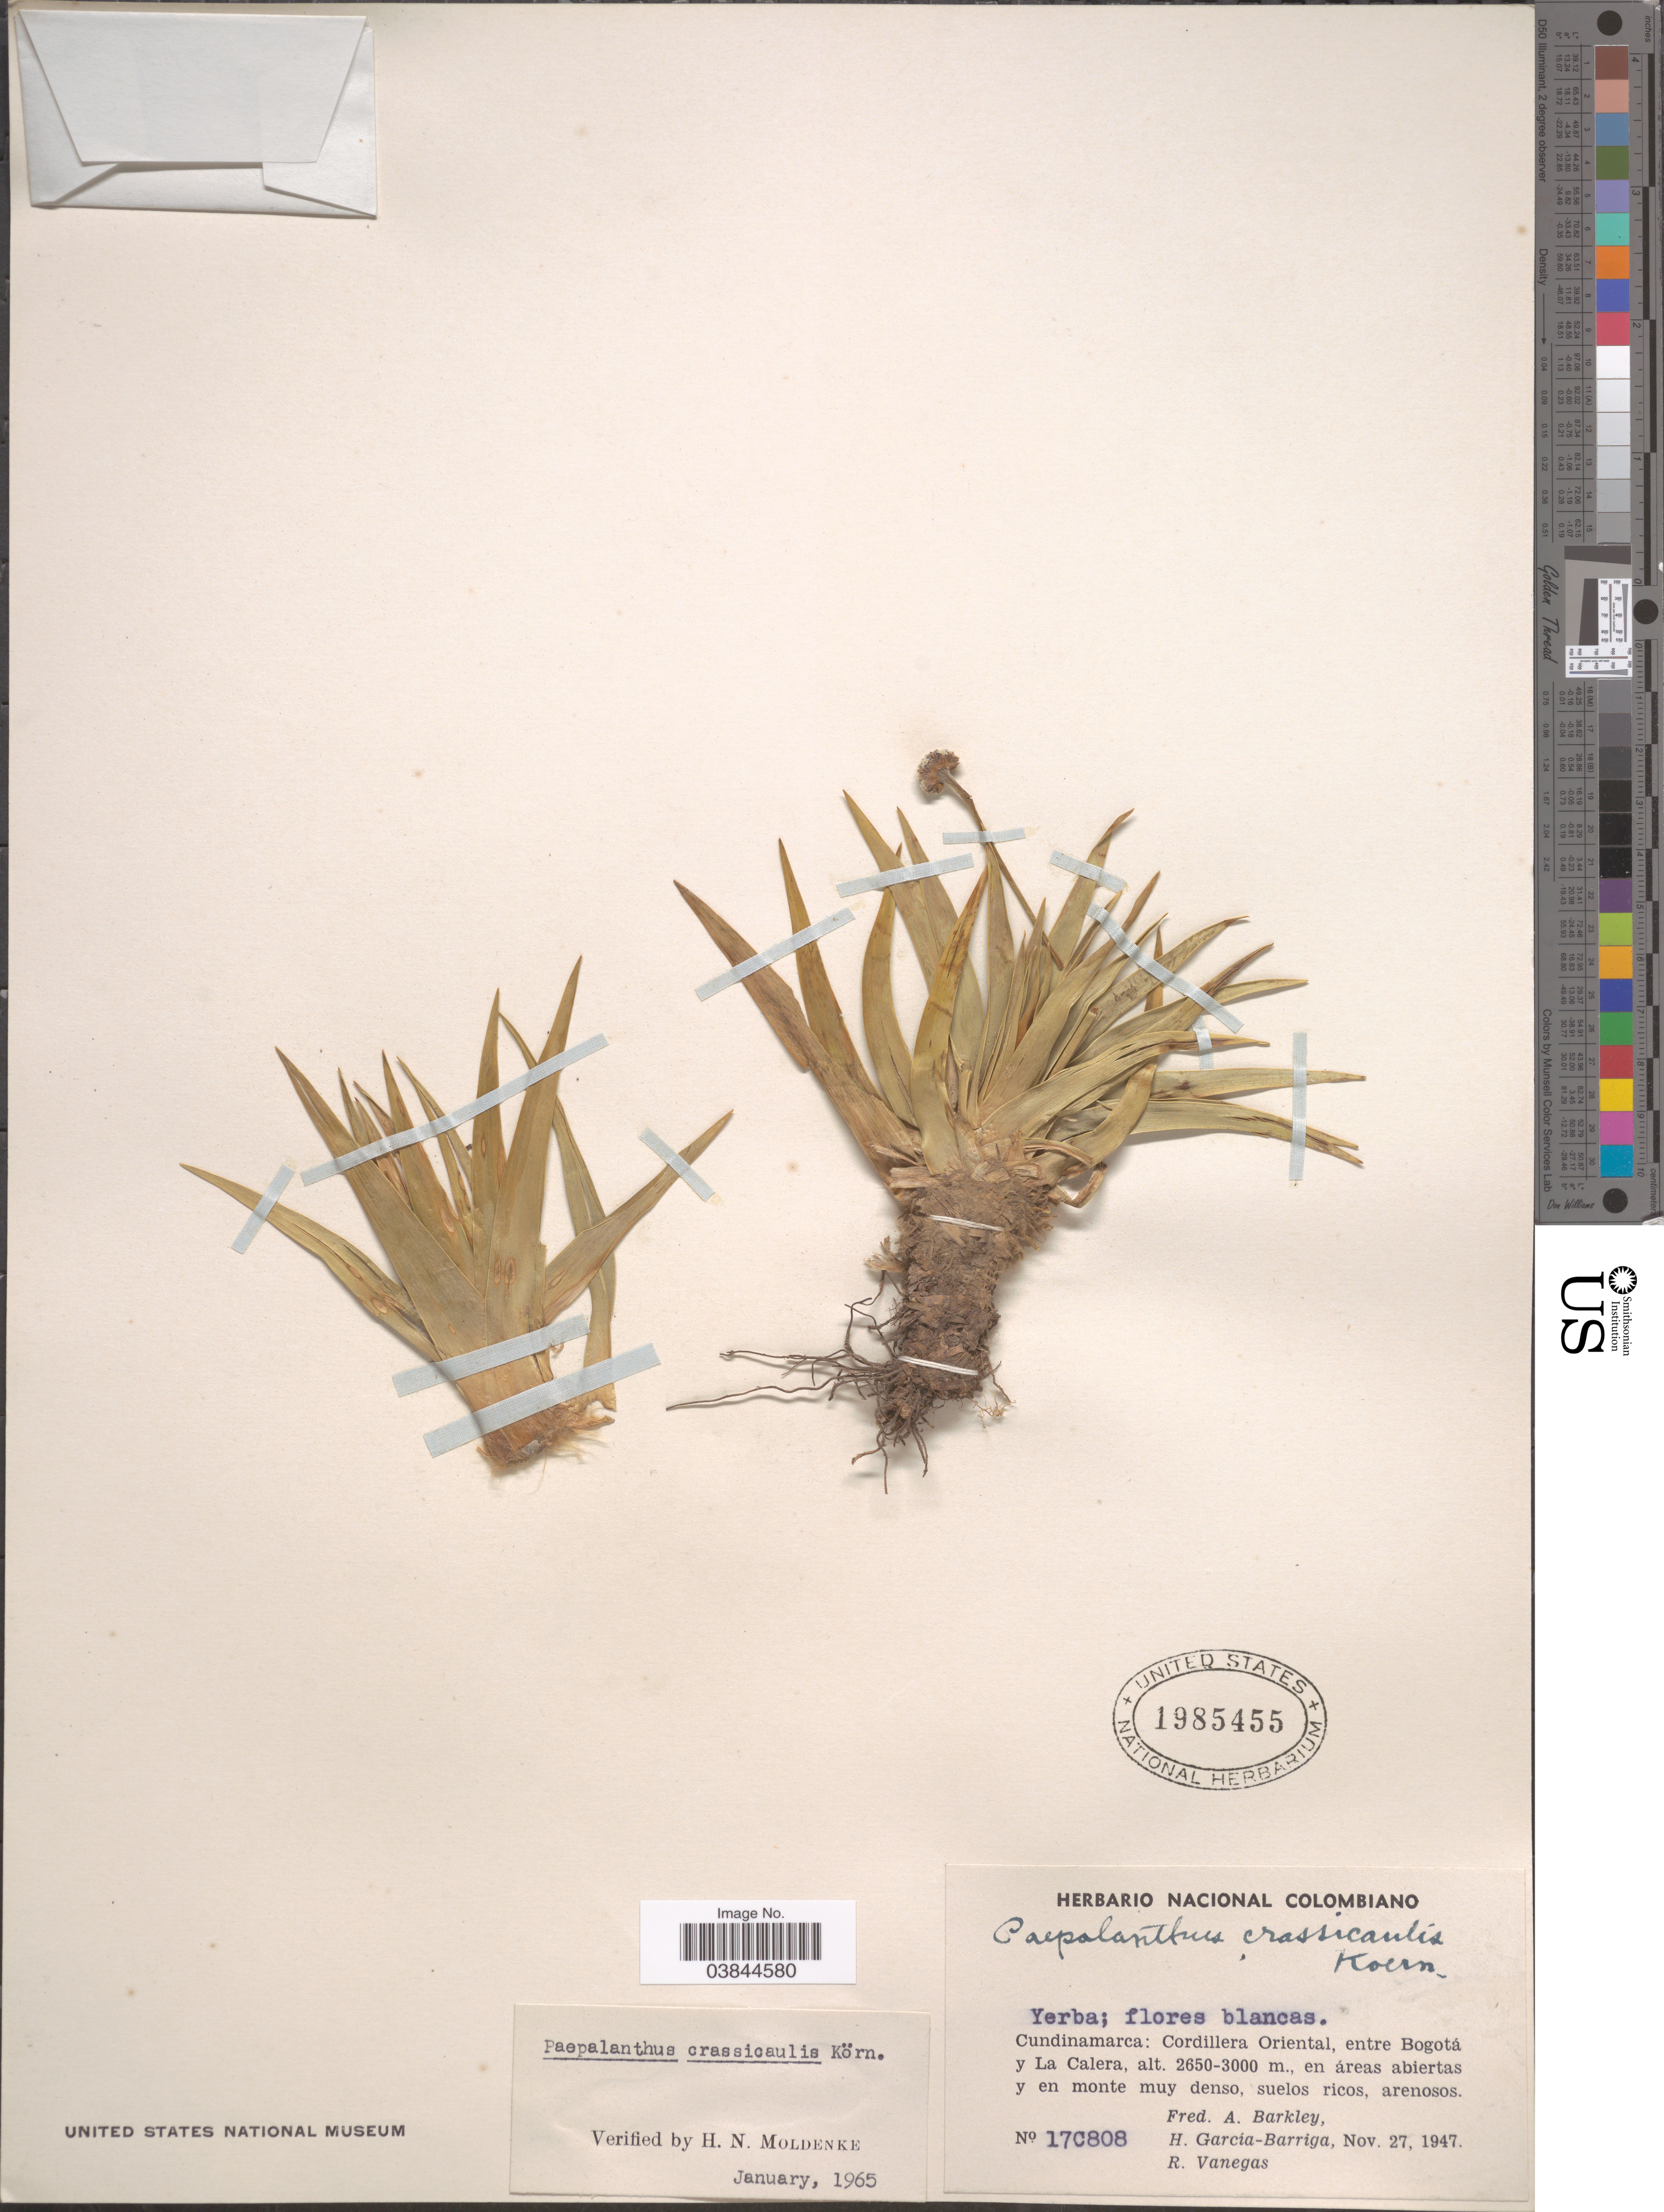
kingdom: Plantae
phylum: Tracheophyta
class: Liliopsida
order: Poales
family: Eriocaulaceae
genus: Paepalanthus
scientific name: Paepalanthus alpinus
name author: Körn.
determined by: Sauthier, Laura Jeanne, (SPF), Universidade de Sao Paulo (BRAZIL)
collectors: F. A. Barkley, H. García Barriga & R. Vanegas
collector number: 17C808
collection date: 1947-11-27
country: Colombia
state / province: Cundinamarca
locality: Cordillera Oriental, entre Bogotá y La Calera.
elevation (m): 2650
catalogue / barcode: US 1985455